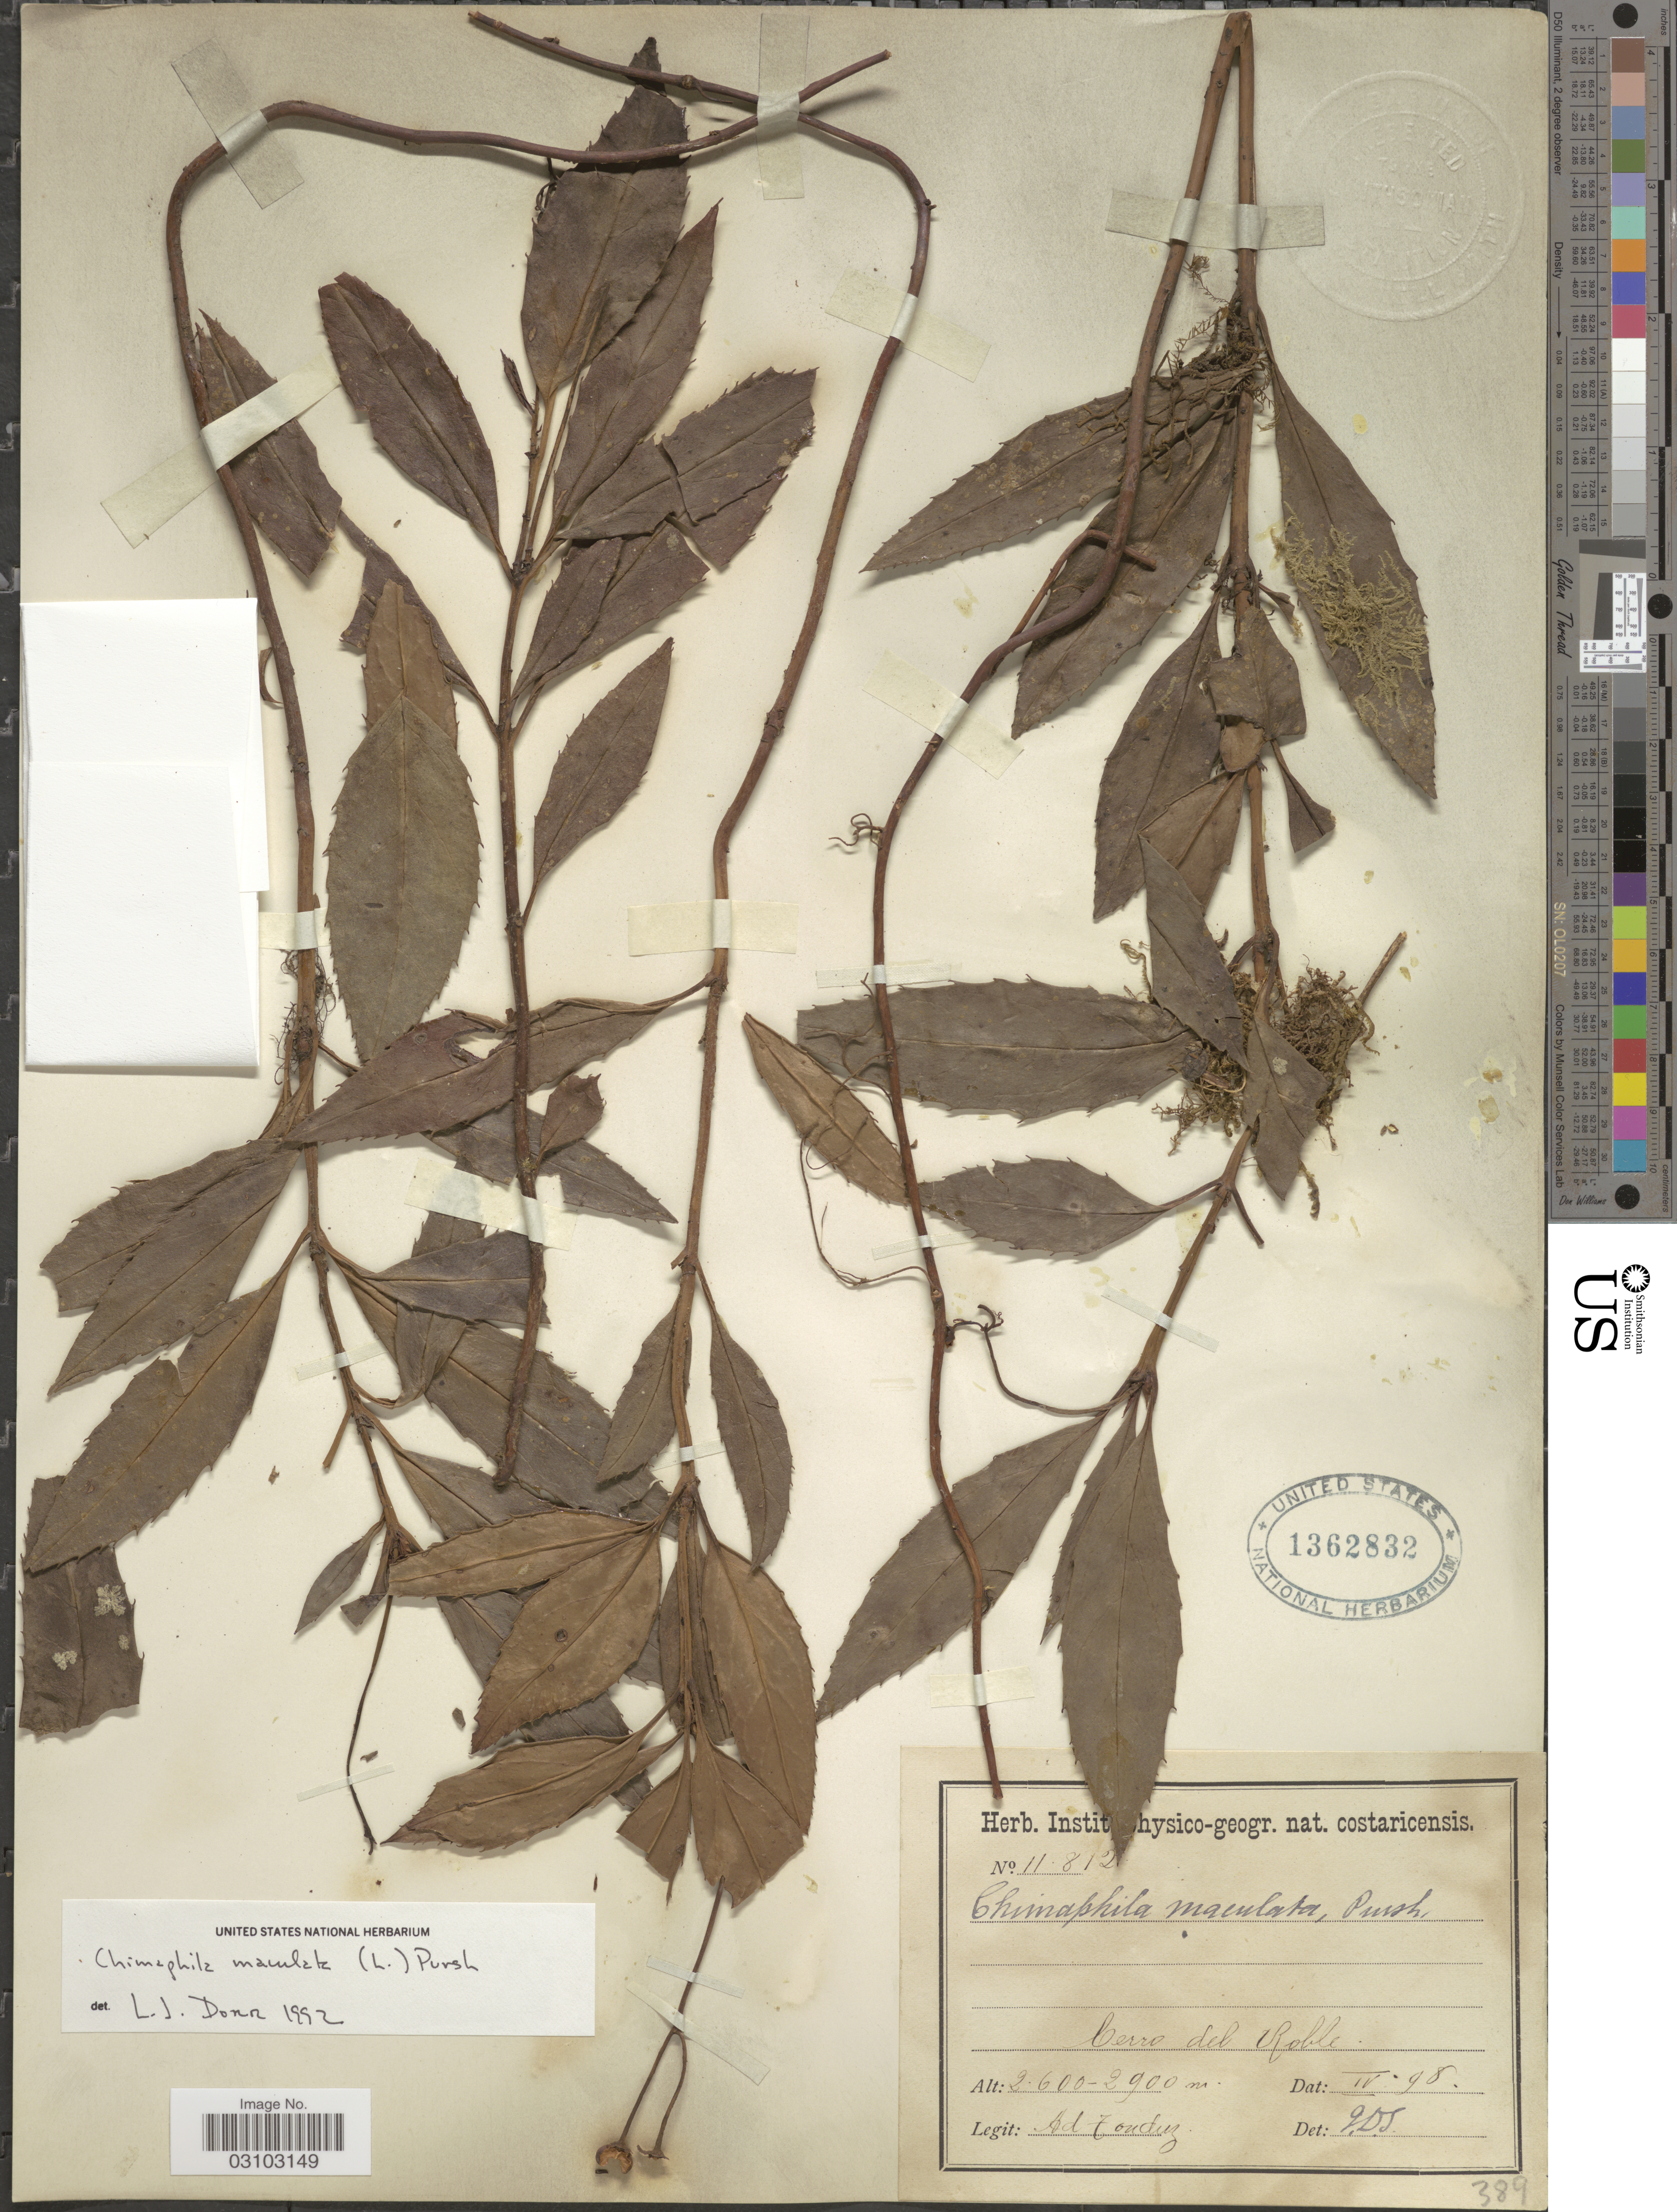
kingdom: Plantae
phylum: Tracheophyta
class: Magnoliopsida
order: Ericales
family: Ericaceae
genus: Chimaphila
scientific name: Chimaphila maculata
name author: (L.) Pursh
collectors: A. Tonduz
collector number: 11812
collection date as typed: Transcribed d/m/y: /4/98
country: Costa Rica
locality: Cerro del Roble.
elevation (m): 2600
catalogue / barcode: US 1362832